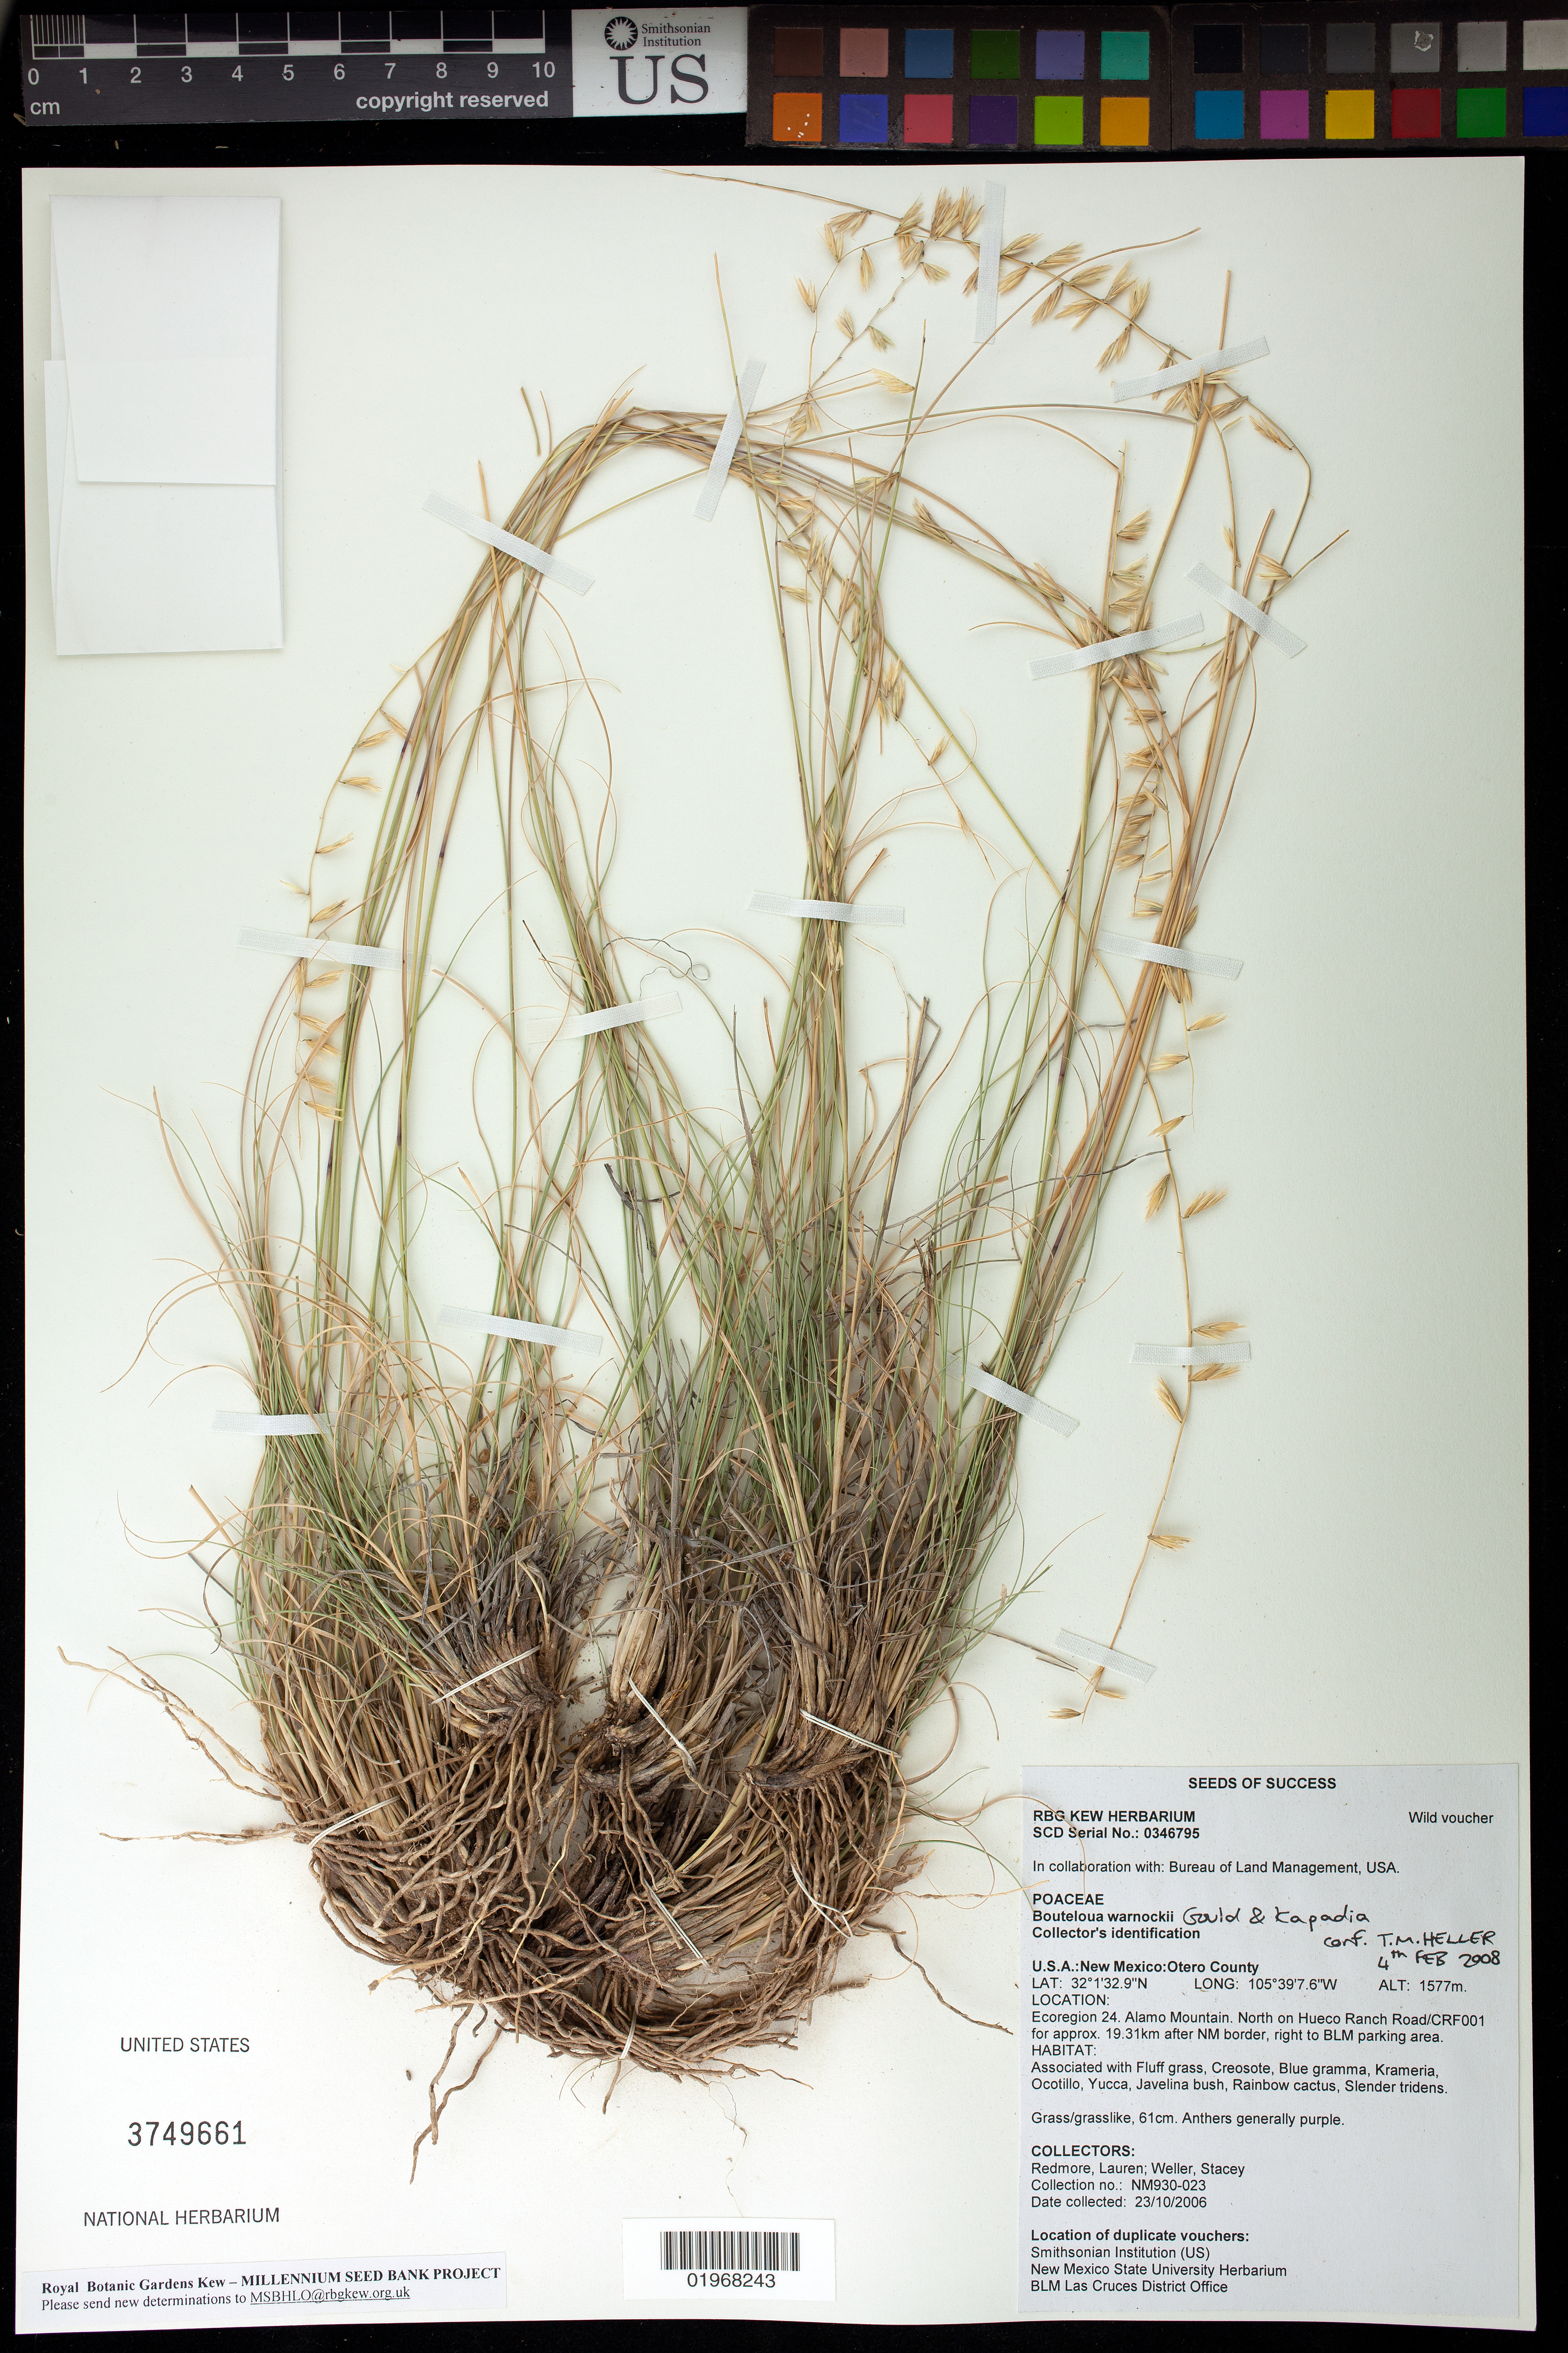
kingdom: Plantae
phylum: Tracheophyta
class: Liliopsida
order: Poales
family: Poaceae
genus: Bouteloua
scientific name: Bouteloua warnockii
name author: Gould & Kapadia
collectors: L. Redmore & S. Weller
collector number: NM930-023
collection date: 2006-10-23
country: United States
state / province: New Mexico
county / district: Otero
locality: Alamo Mt. N on Hueco Ranch Rd/CRF001, approx. 19.31 km after NM border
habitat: With Creosote, Yucca, Javelina bush, Rainbow cactus, ect.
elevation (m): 1577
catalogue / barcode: US 3749661